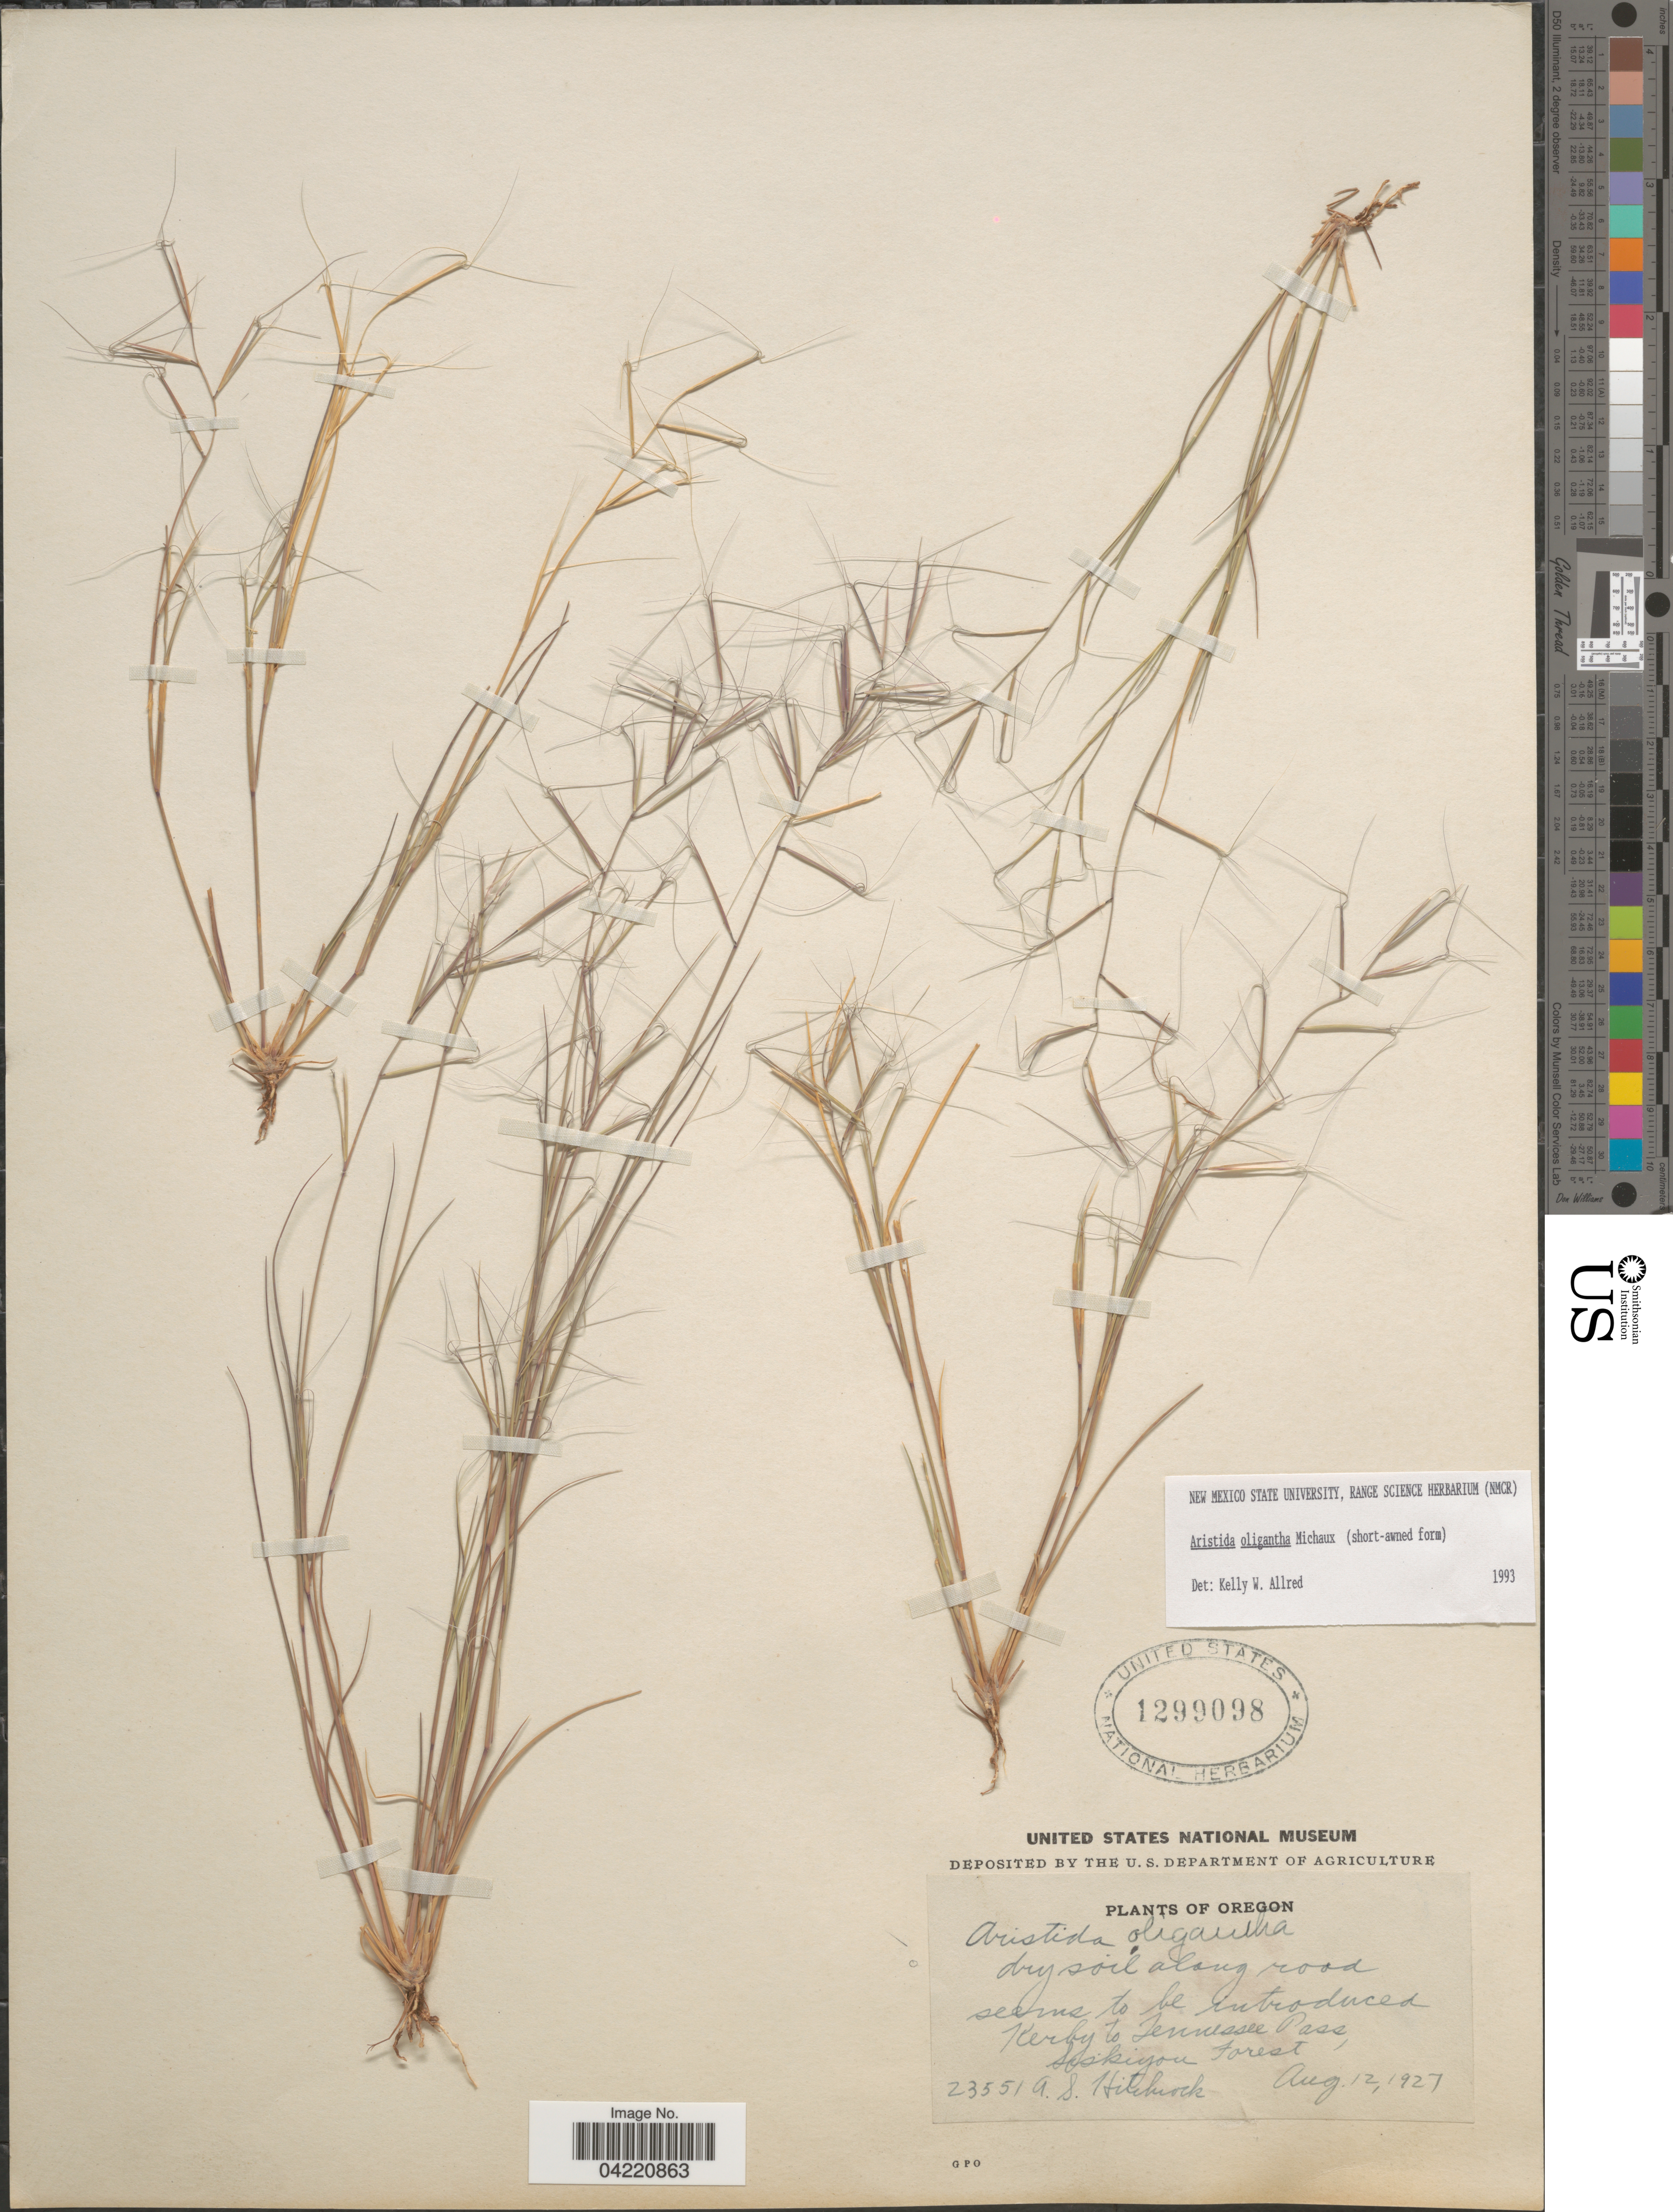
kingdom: Plantae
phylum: Tracheophyta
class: Liliopsida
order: Poales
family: Poaceae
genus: Aristida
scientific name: Aristida oligantha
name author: Michx.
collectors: A. S. Hitchcock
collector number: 23551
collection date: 1927-08-12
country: United States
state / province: Oregon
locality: Kerby to Tennessee Pass, Siskiyou Forest.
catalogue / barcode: US 1299098